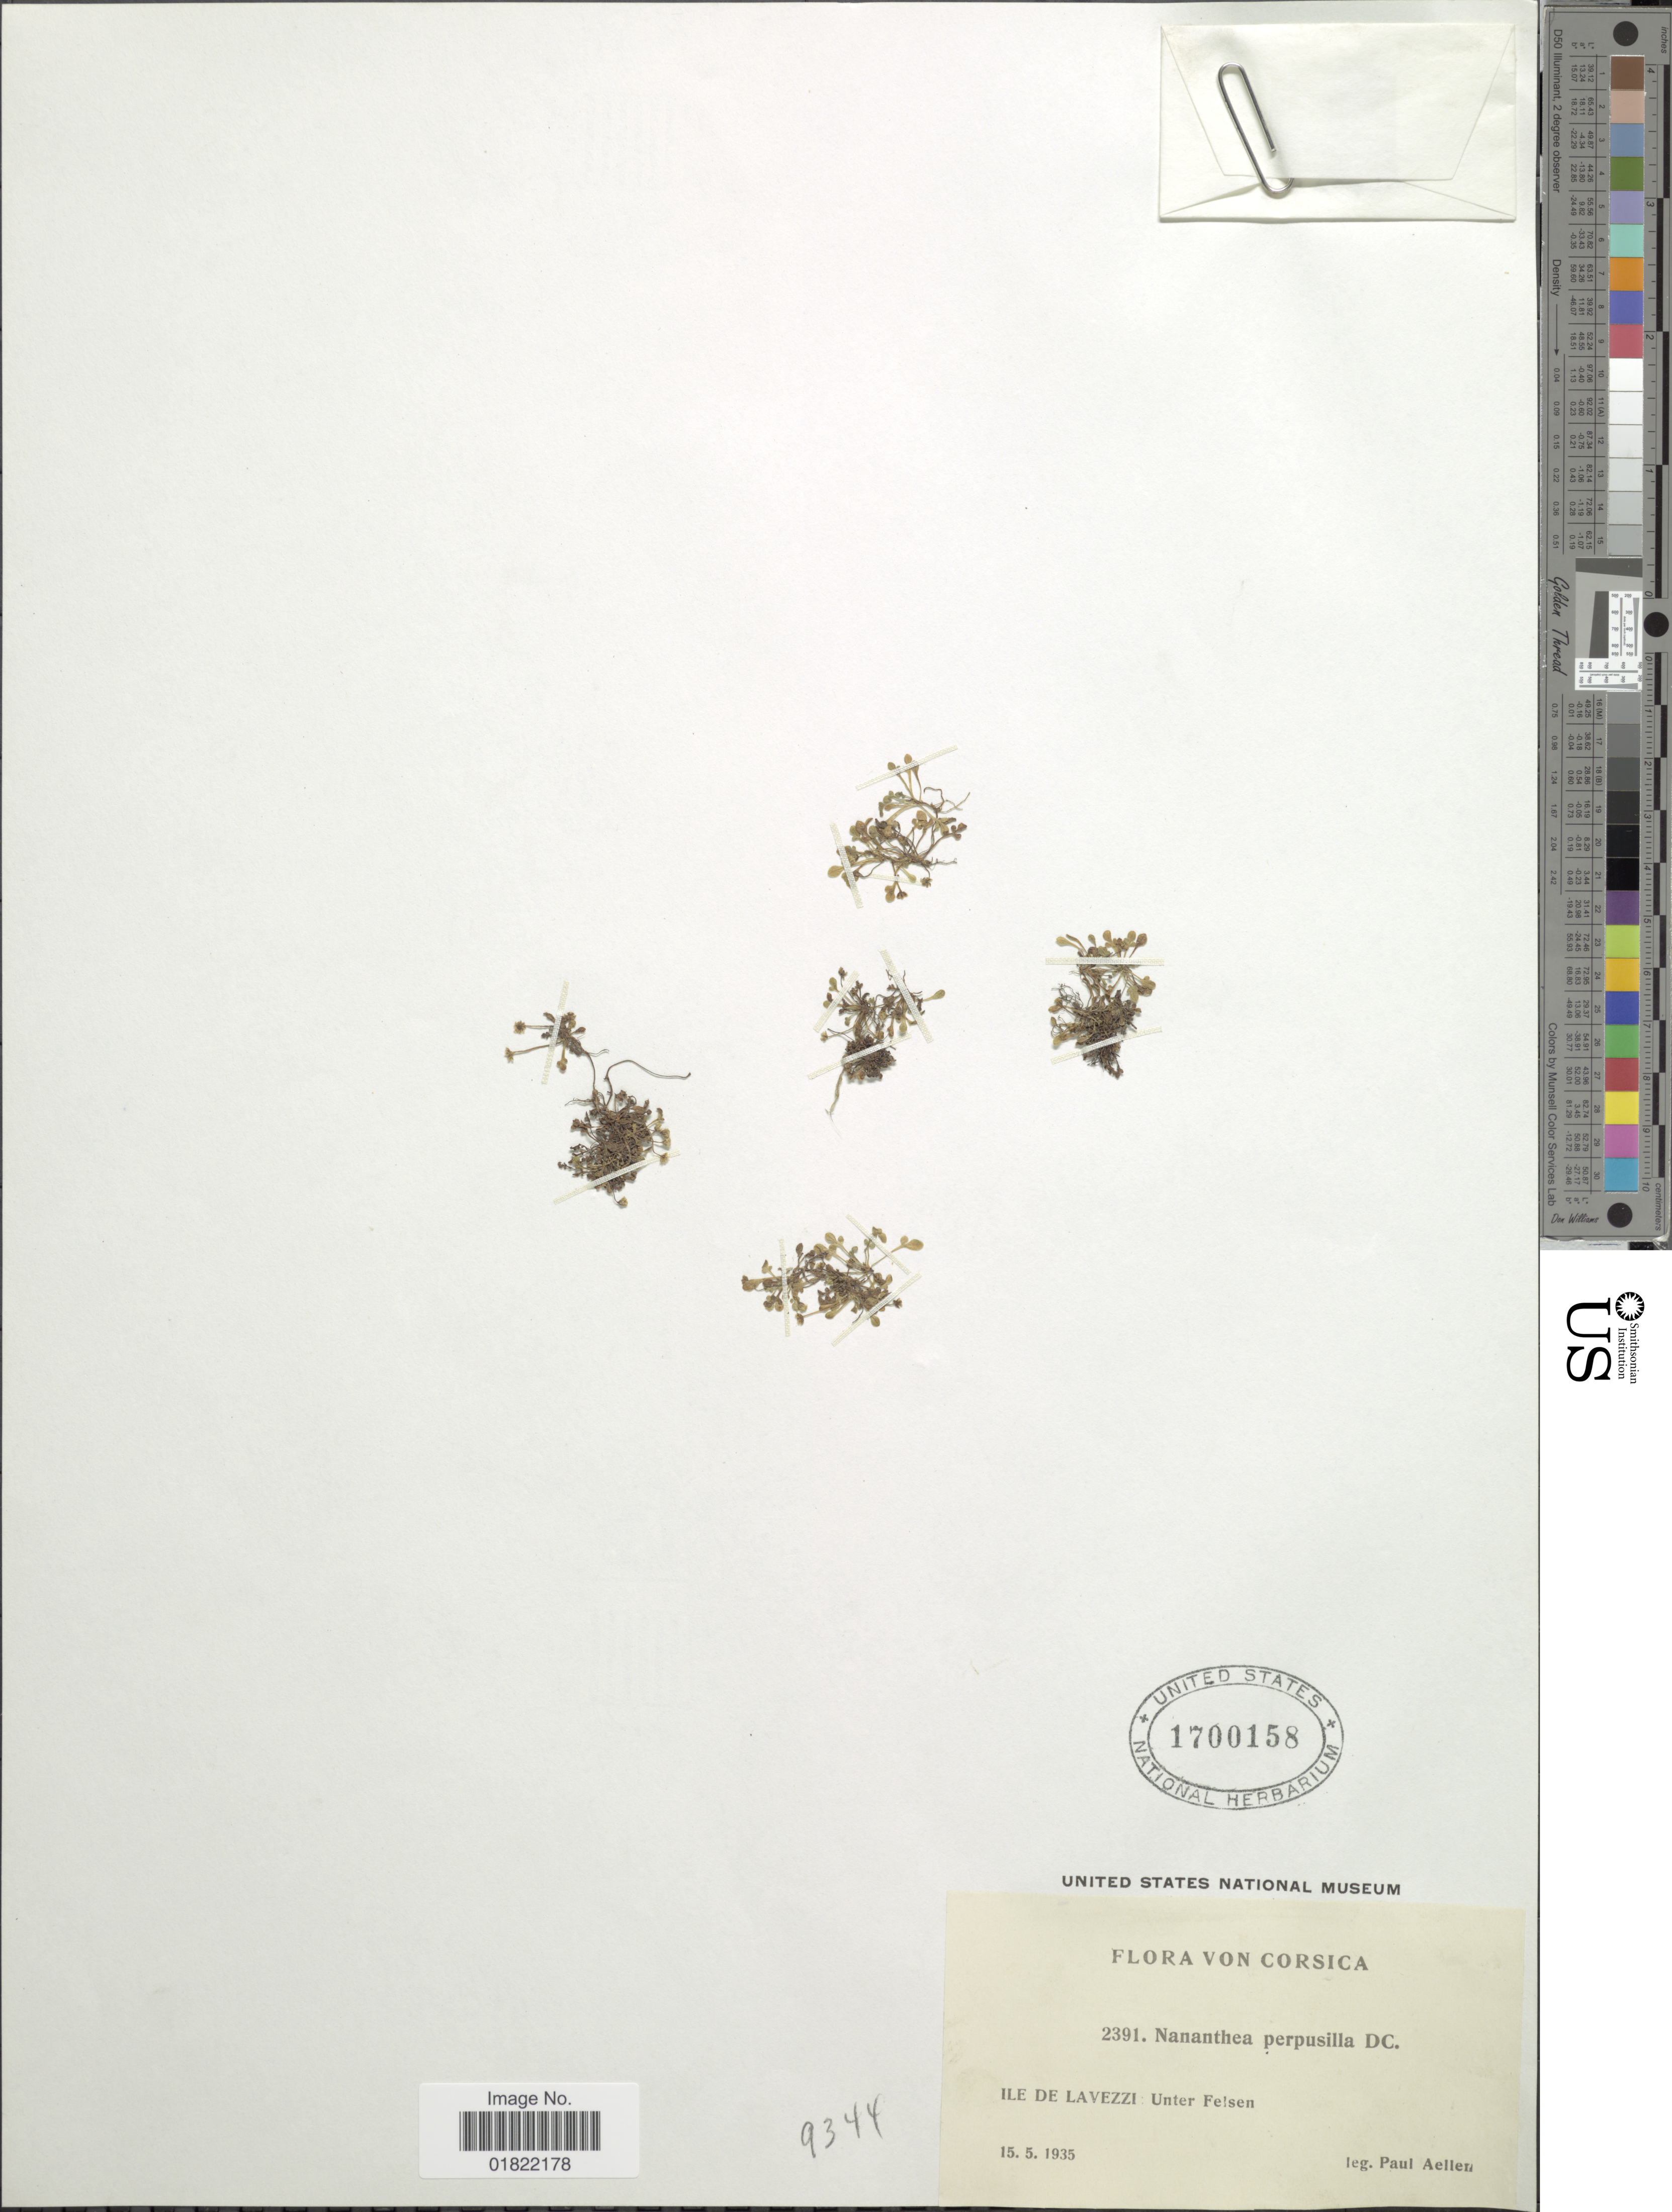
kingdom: Plantae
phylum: Tracheophyta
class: Magnoliopsida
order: Asterales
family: Asteraceae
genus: Nananthea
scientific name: Nananthea perpusilla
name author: (Loisel.) DC.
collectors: P. Aellen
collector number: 2391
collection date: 1935-05-15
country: France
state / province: Corsica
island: Corse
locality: Ile de Lavezzi: Unter Felsen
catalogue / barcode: US 1700158